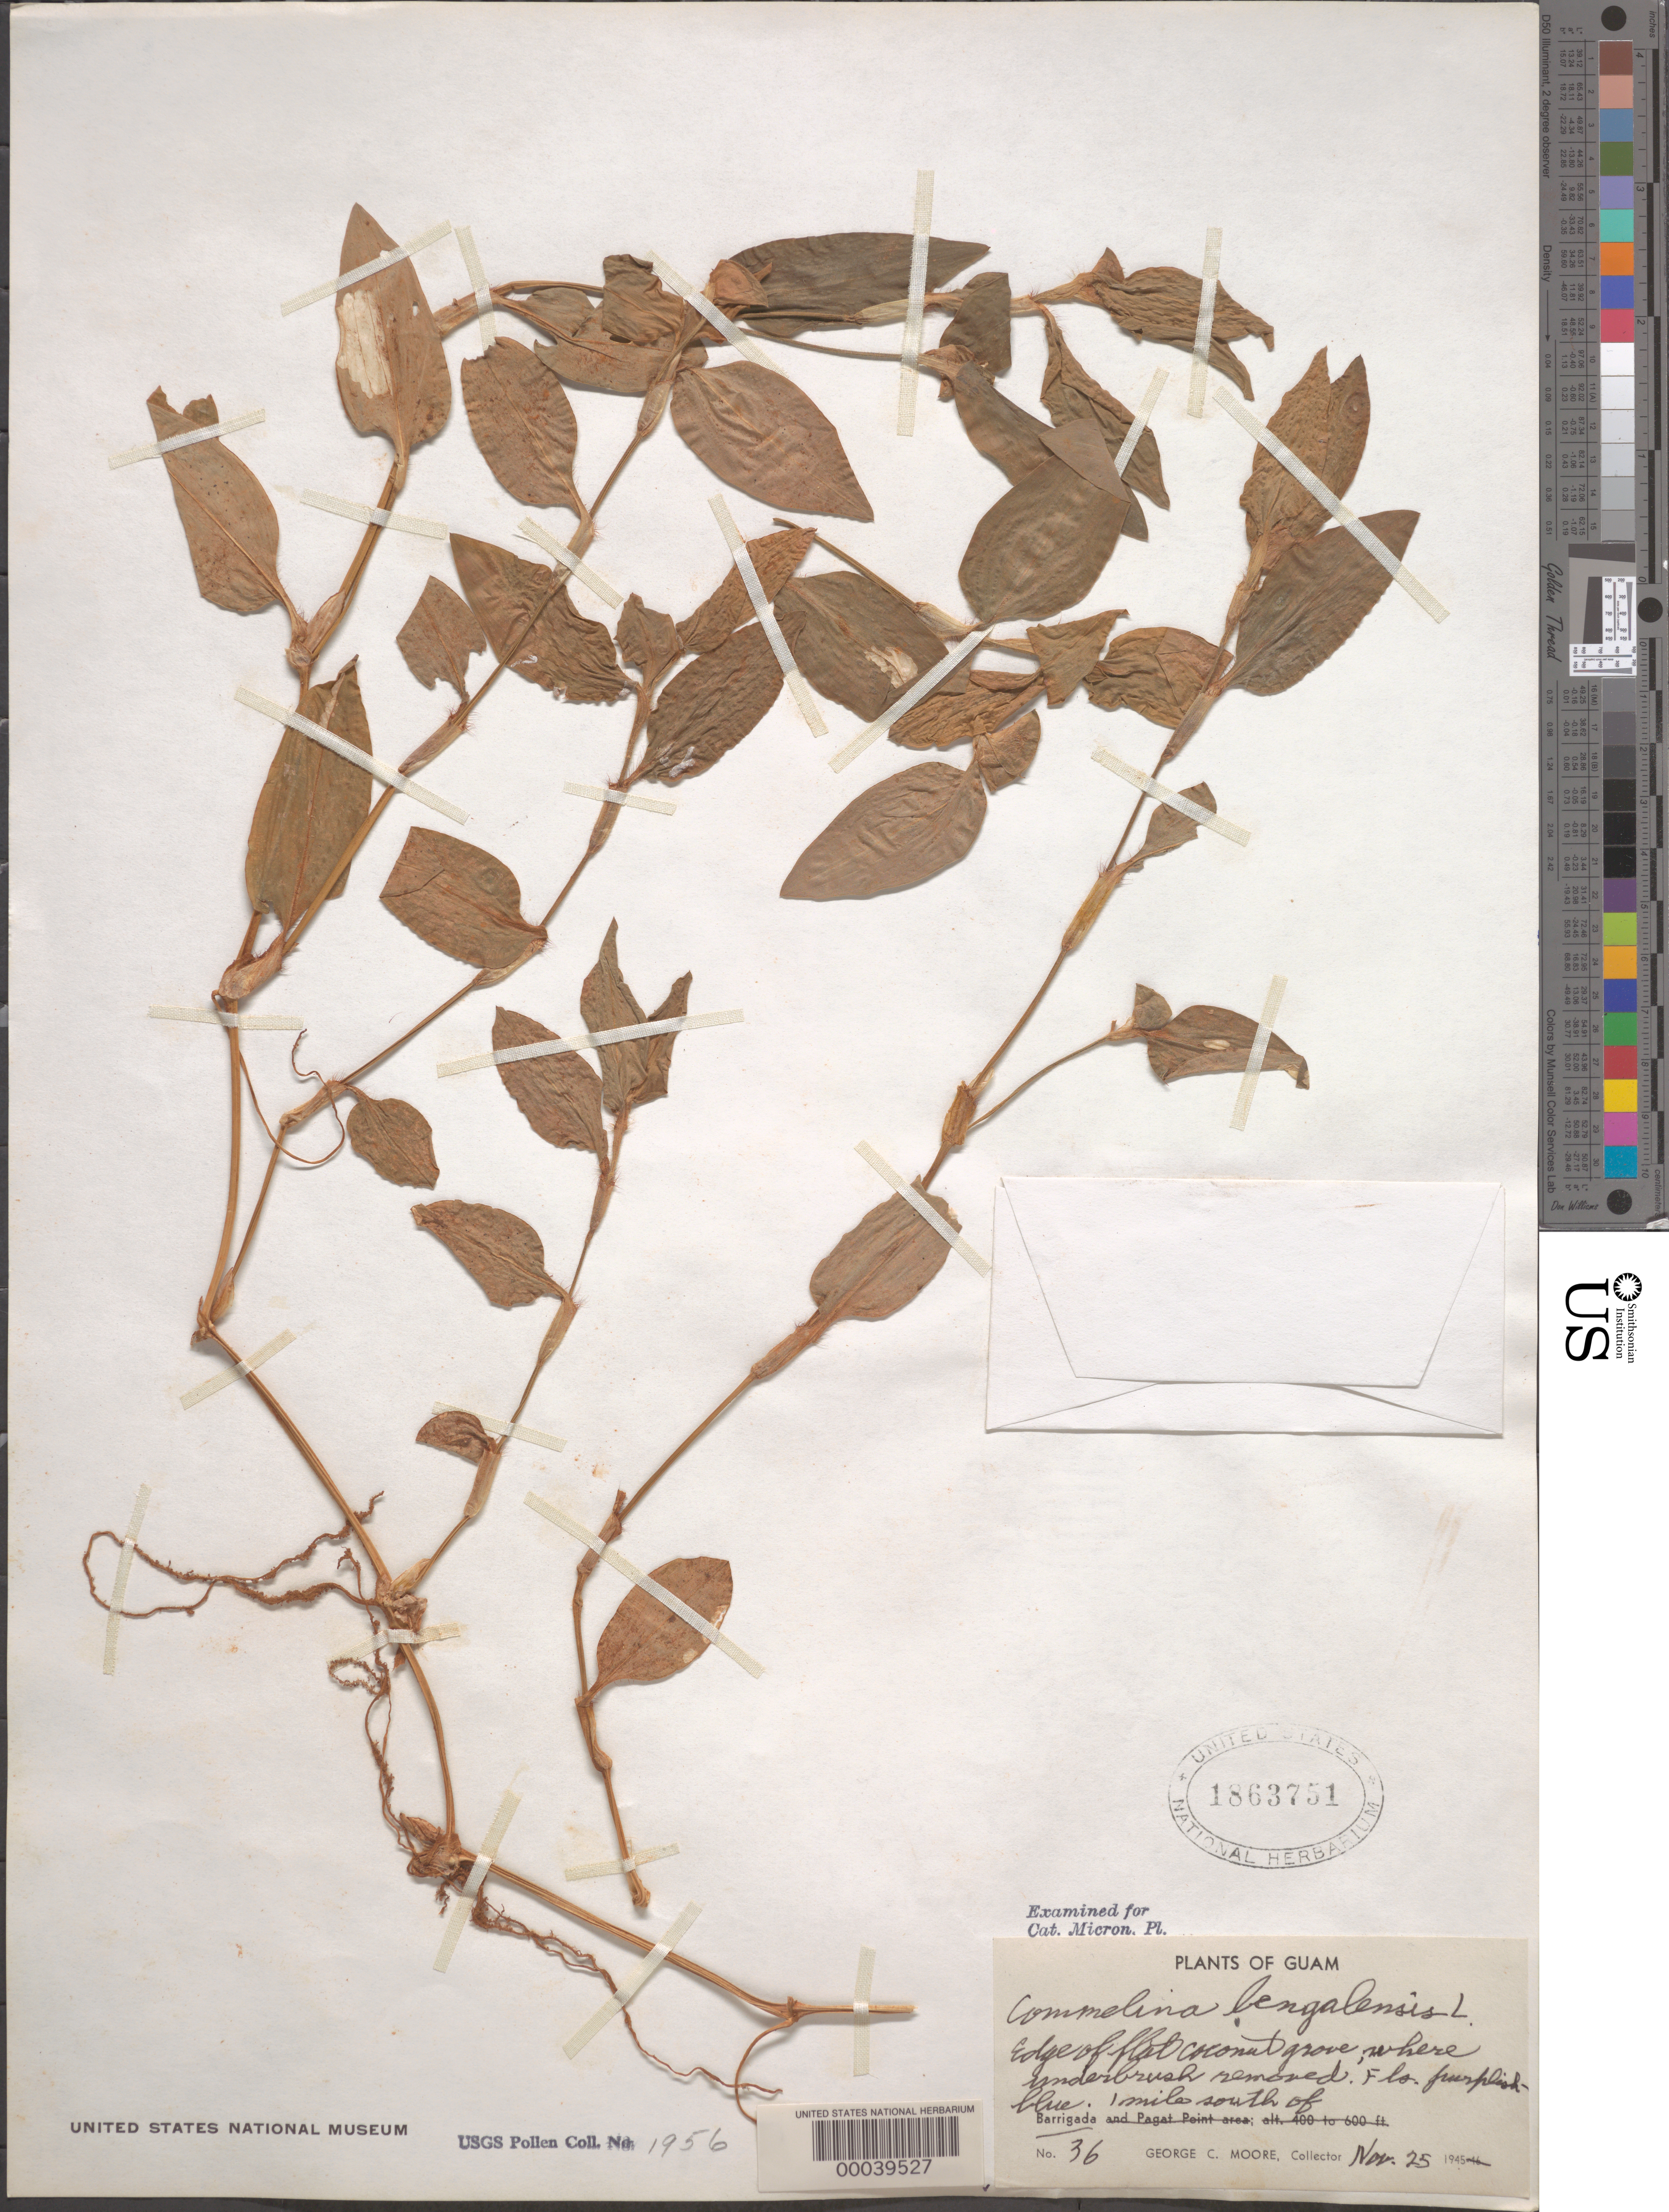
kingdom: Plantae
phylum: Tracheophyta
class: Liliopsida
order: Commelinales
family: Commelinaceae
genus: Commelina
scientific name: Commelina benghalensis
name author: L.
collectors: G. C. Moore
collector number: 36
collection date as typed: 25 Nov 1945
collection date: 1945-11-25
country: Guam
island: Guam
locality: Barrigada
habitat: Edge of coconut grove, underbush removed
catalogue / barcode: US 1863751